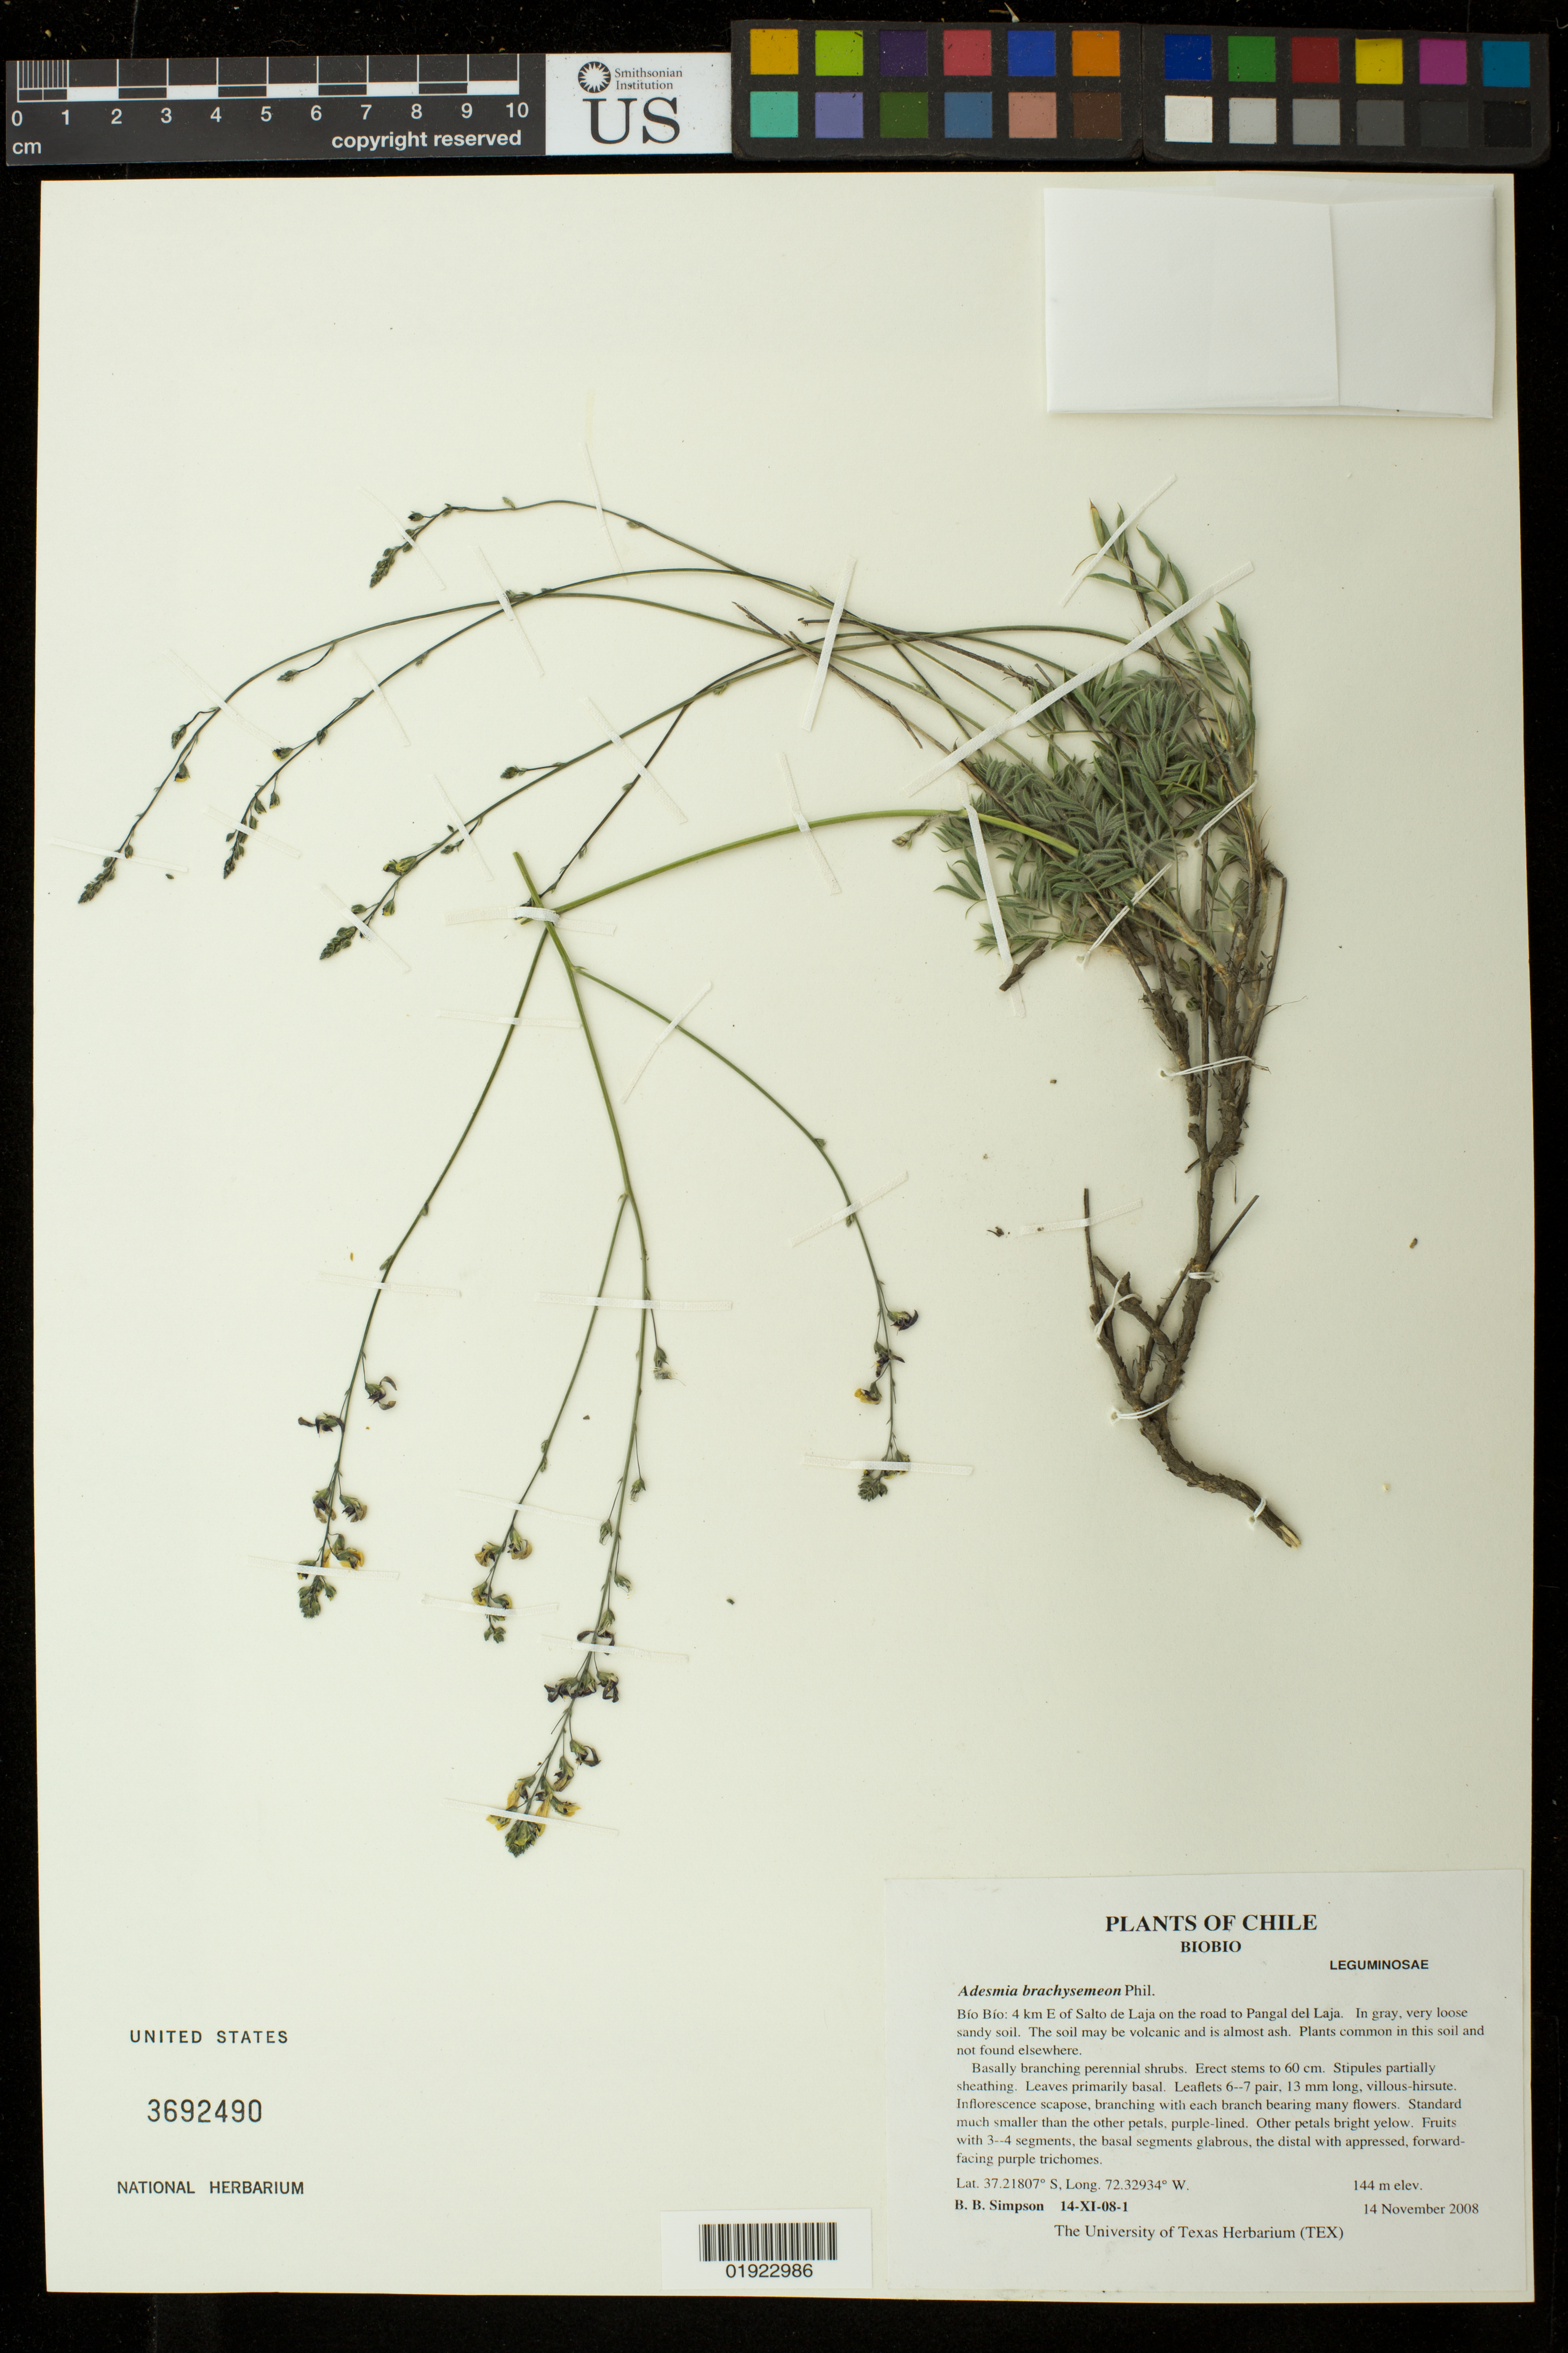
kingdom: Plantae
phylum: Tracheophyta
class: Magnoliopsida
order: Fabales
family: Fabaceae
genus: Adesmia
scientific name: Adesmia brachysemeon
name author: Phil.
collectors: B. Simpson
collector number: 14-XI-08-1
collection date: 2008-11-14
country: Chile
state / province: Bio-Bío (VIII)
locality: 4 km E of Salto de Laja on the road to Pangal del Laja.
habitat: In gray, very loose sandy soil. The soil may be volcanic and is almost ash. Plants common in this soil and not found elsewhere.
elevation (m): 144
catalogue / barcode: US 3692490